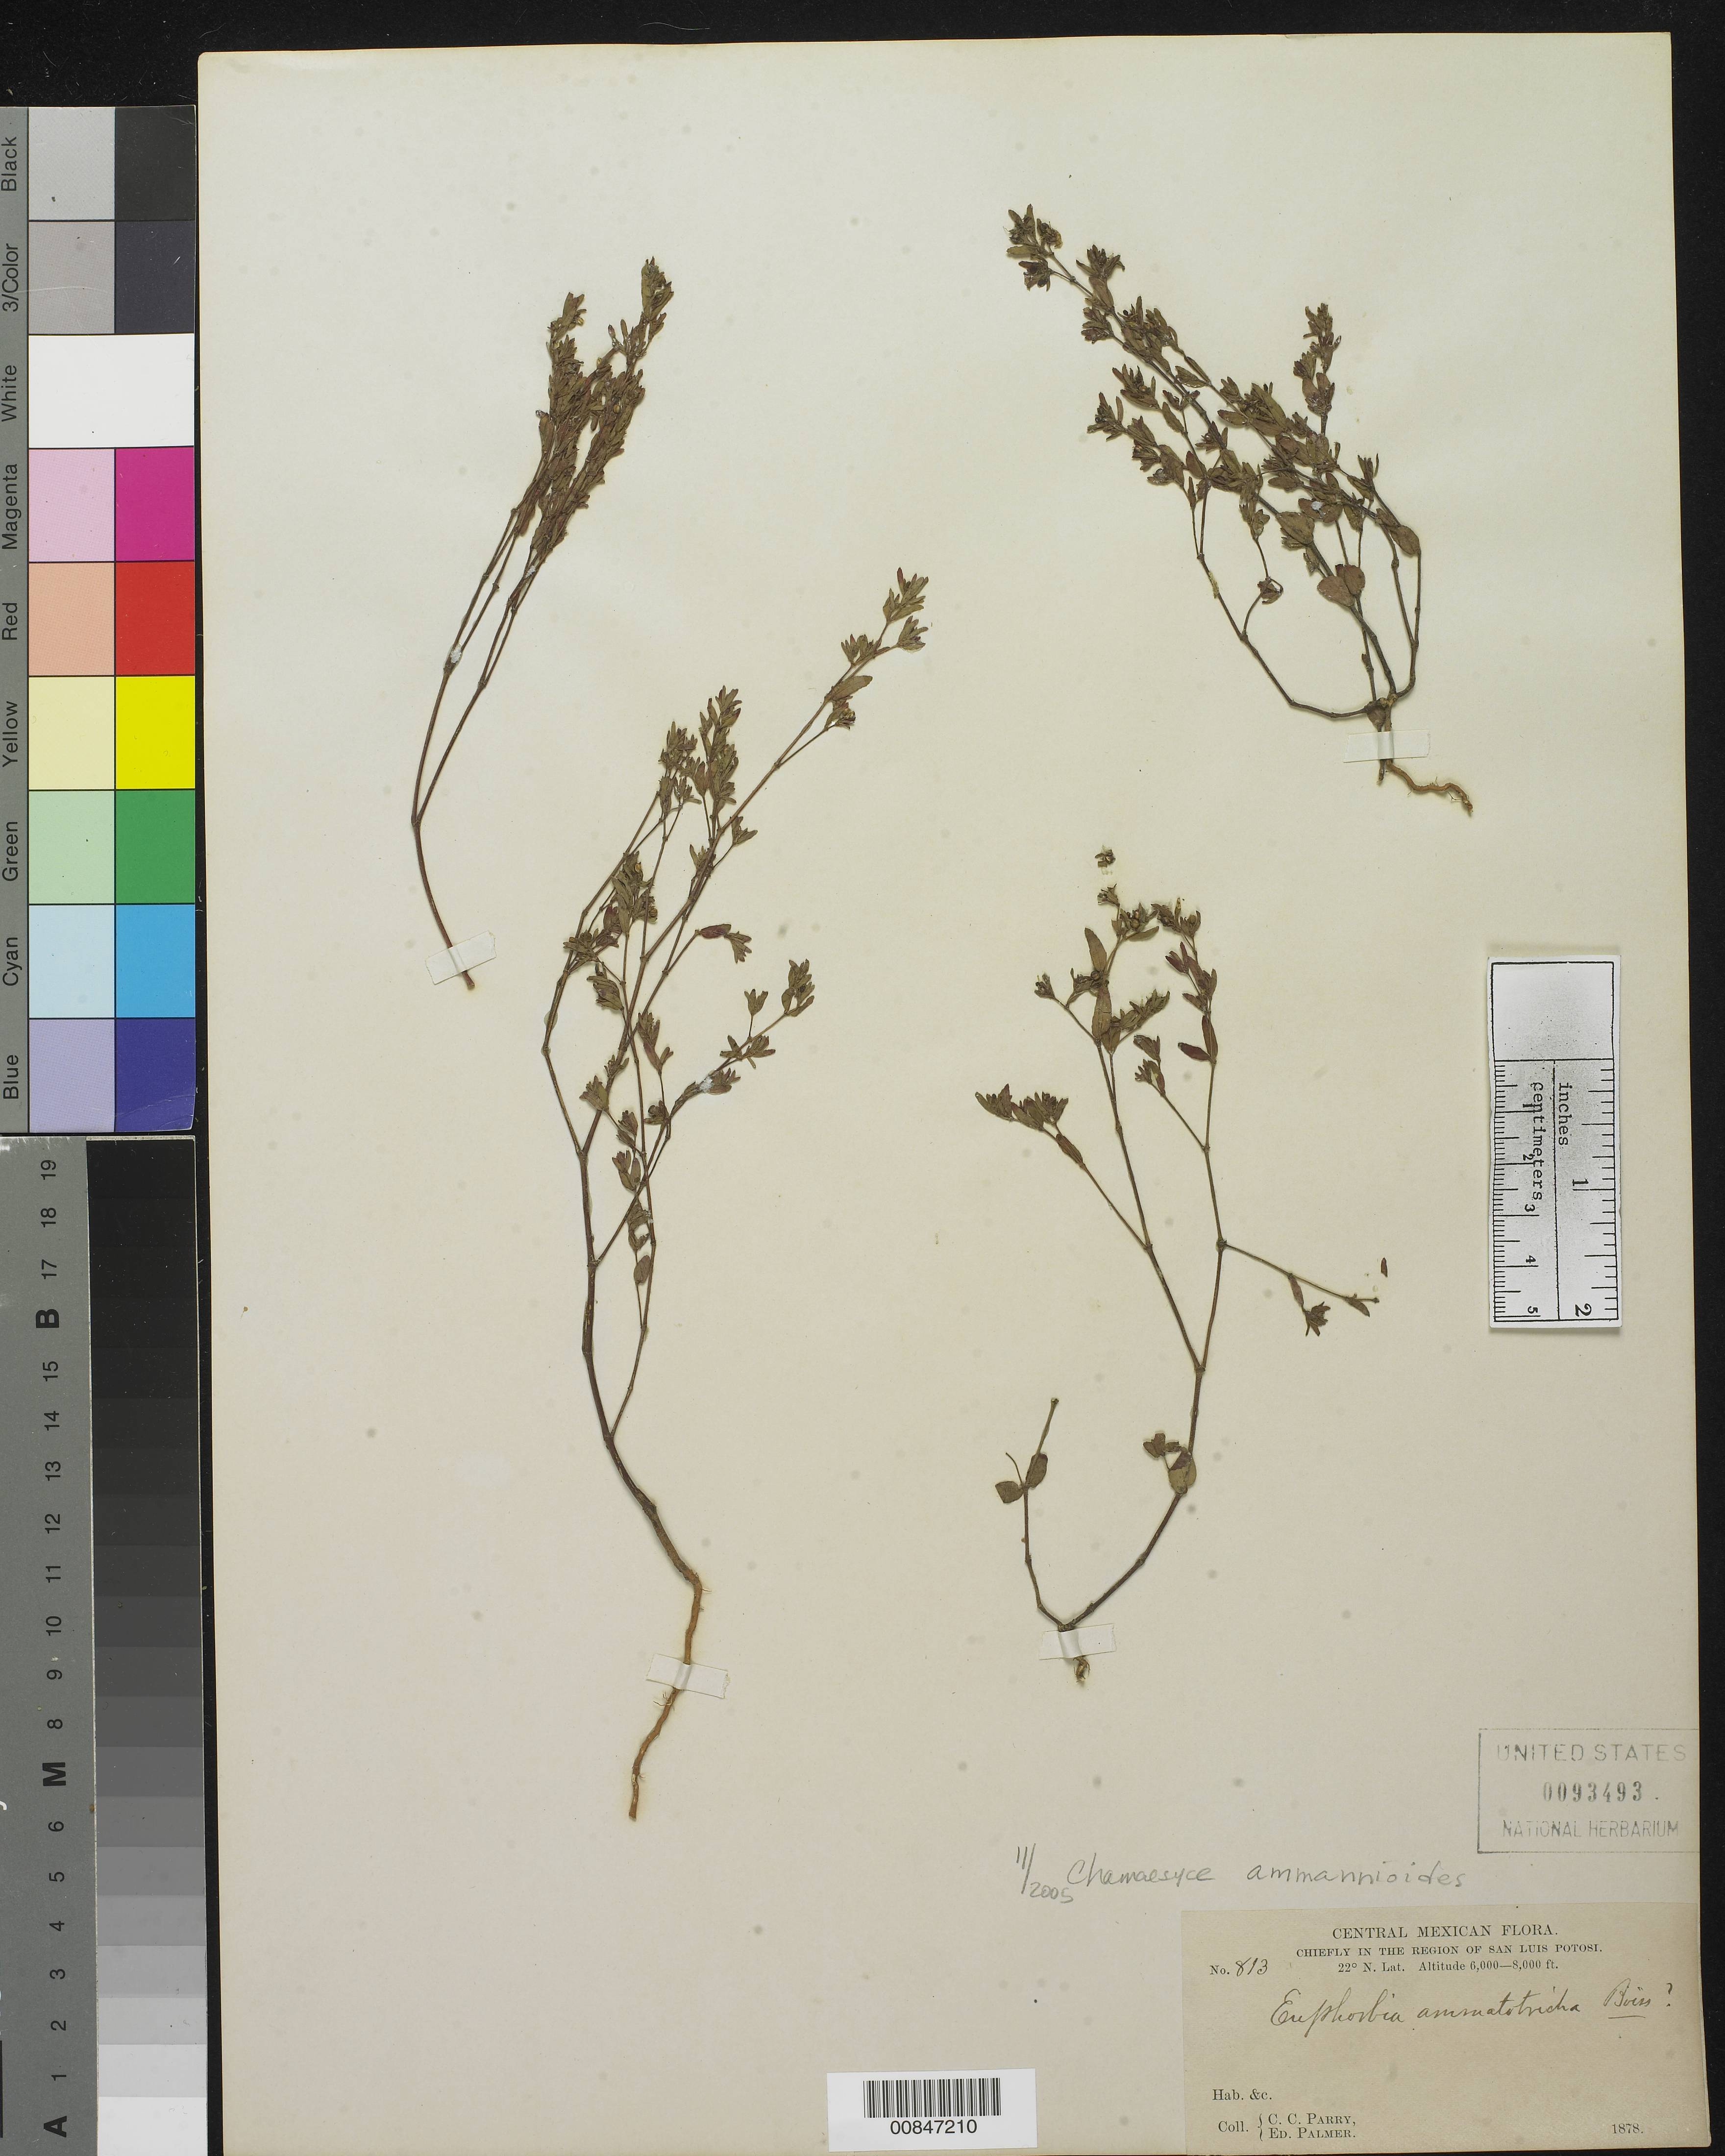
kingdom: Plantae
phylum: Tracheophyta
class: Magnoliopsida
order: Malpighiales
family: Euphorbiaceae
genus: Euphorbia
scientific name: Euphorbia bombensis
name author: Jacq.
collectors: C. C. Parry & E. Palmer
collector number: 813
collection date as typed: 1878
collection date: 1878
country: Mexico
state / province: San Luis Potosí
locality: Chiefly in the region of San Luis Potosí.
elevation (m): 1829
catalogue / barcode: US 93493